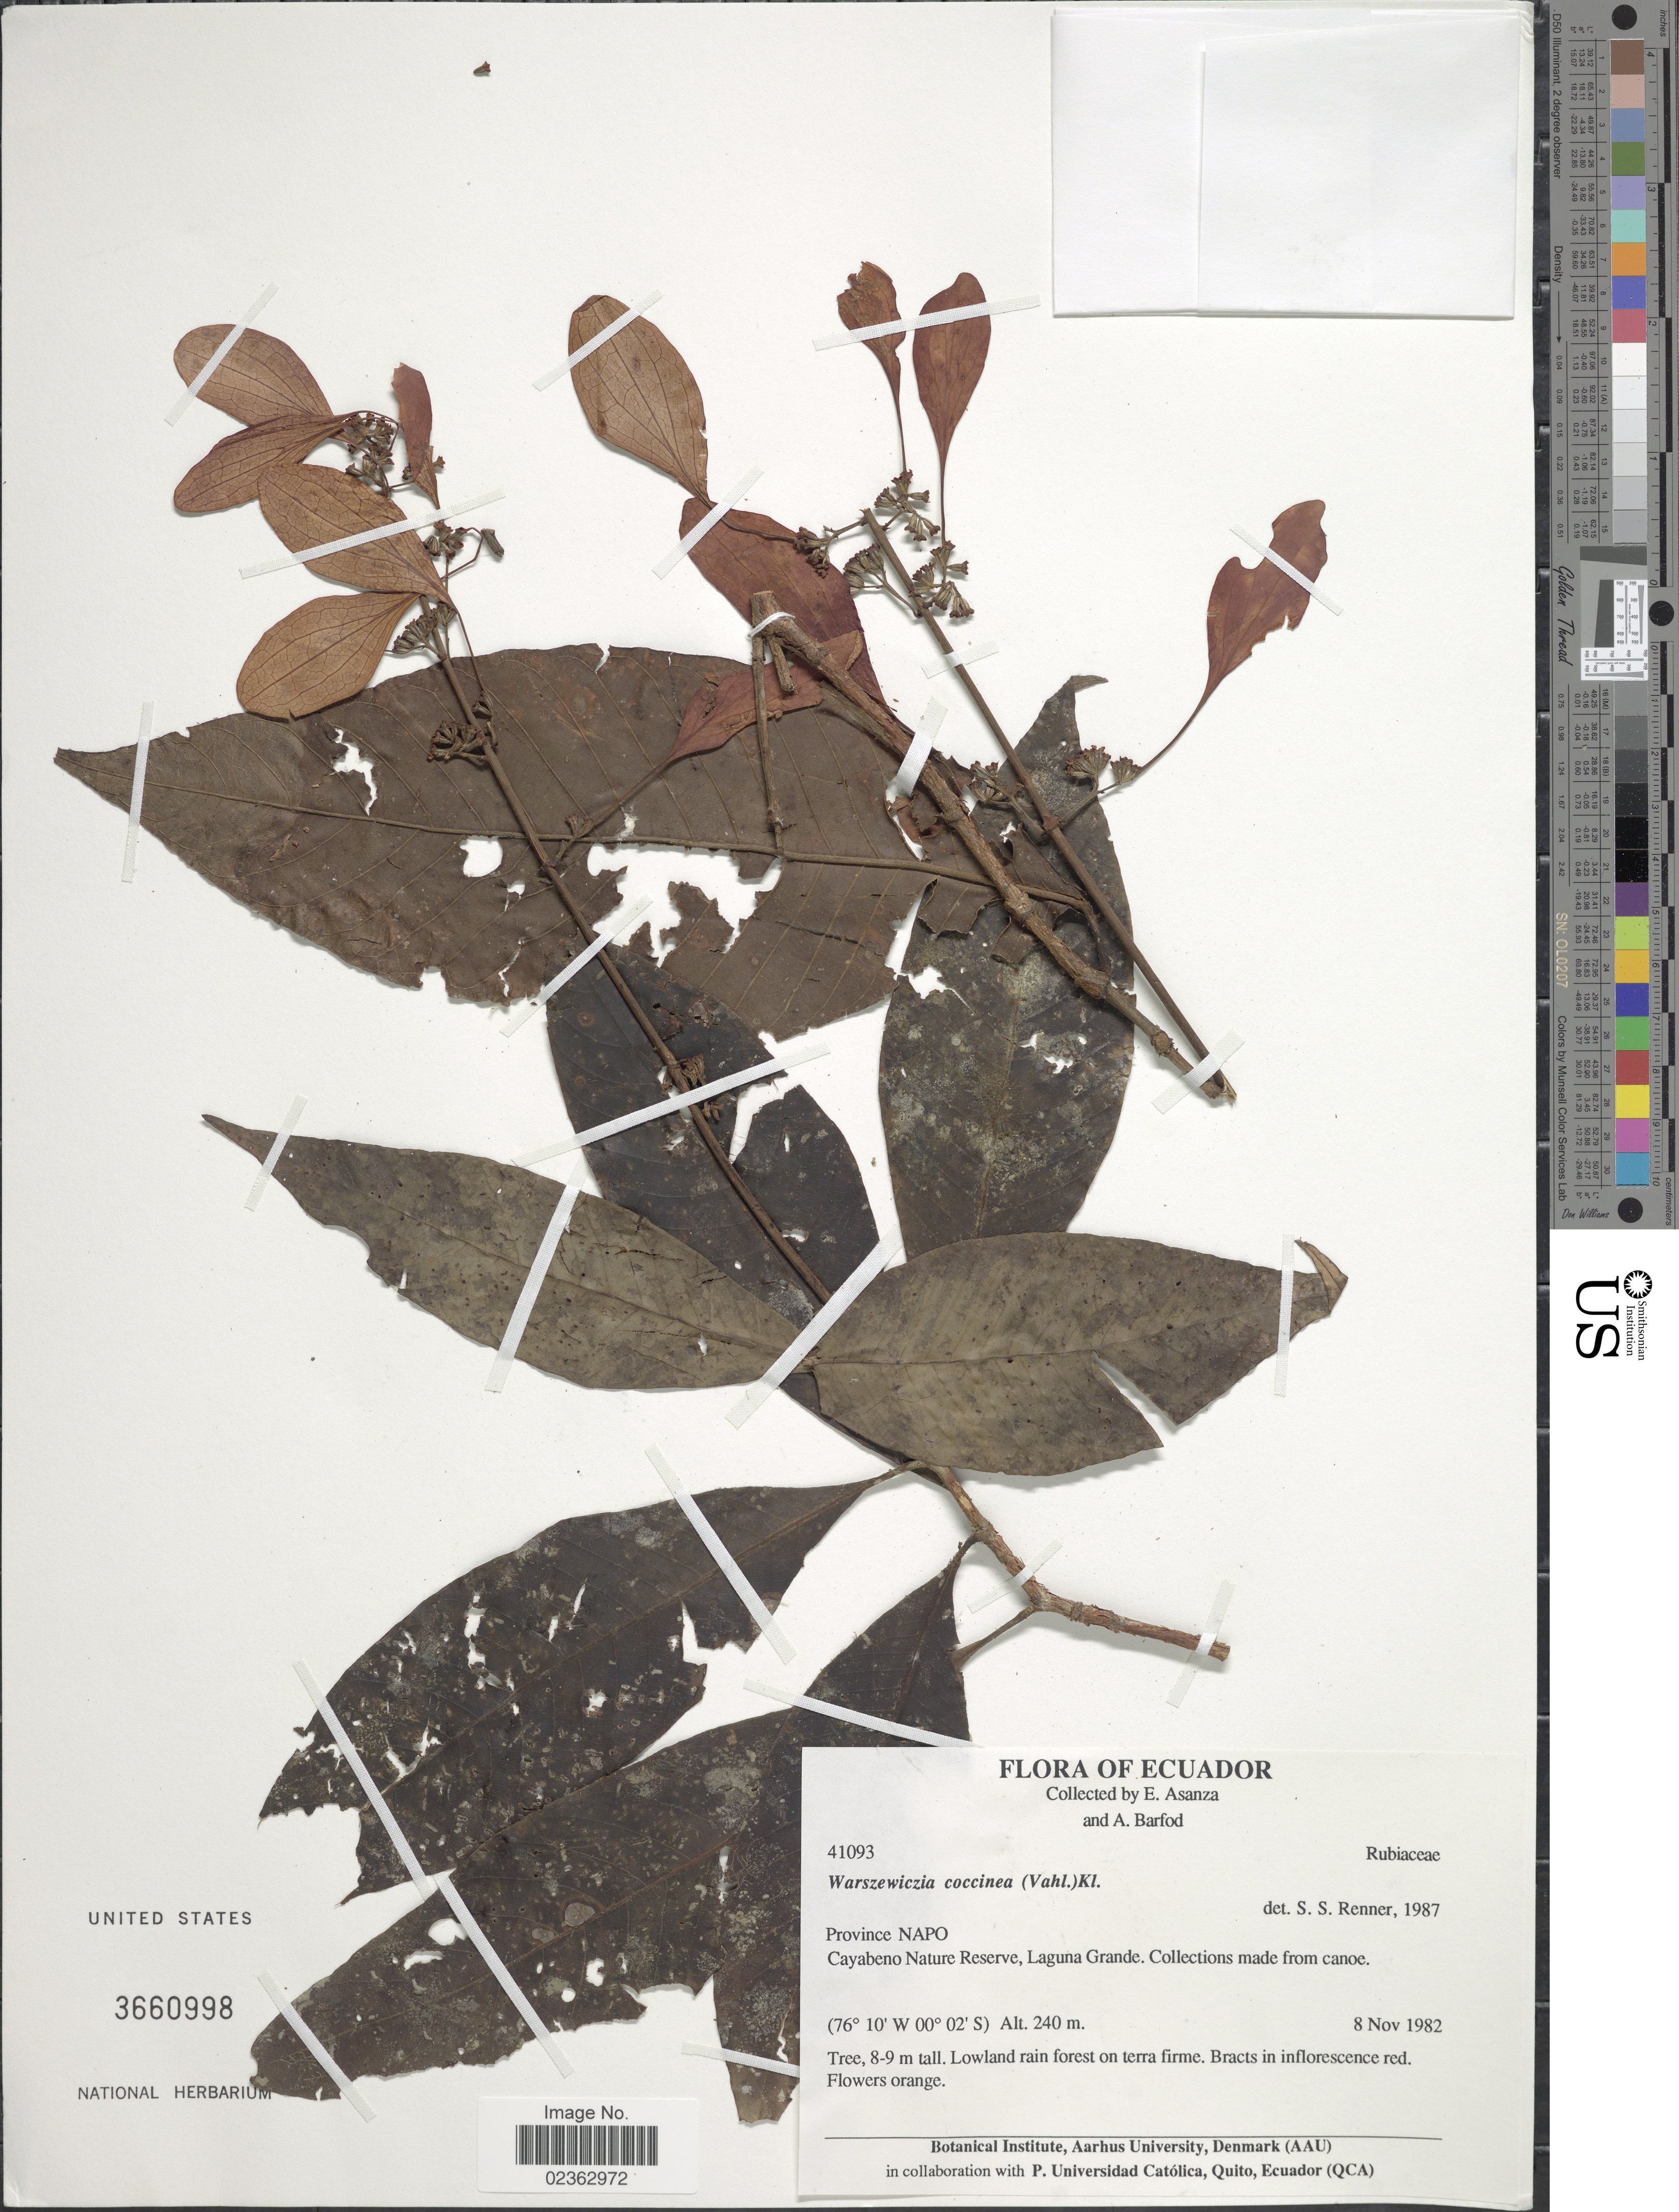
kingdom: Plantae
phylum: Tracheophyta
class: Magnoliopsida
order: Gentianales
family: Rubiaceae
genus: Warszewiczia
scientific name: Warszewiczia coccinea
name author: (Vahl) Klotzsch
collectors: E. Asanza & A. Barfod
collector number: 41093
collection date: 1982-11-08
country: Ecuador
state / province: Napo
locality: Cayabeno Nature Reserve, Laguna Grande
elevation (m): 240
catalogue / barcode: US 3660998